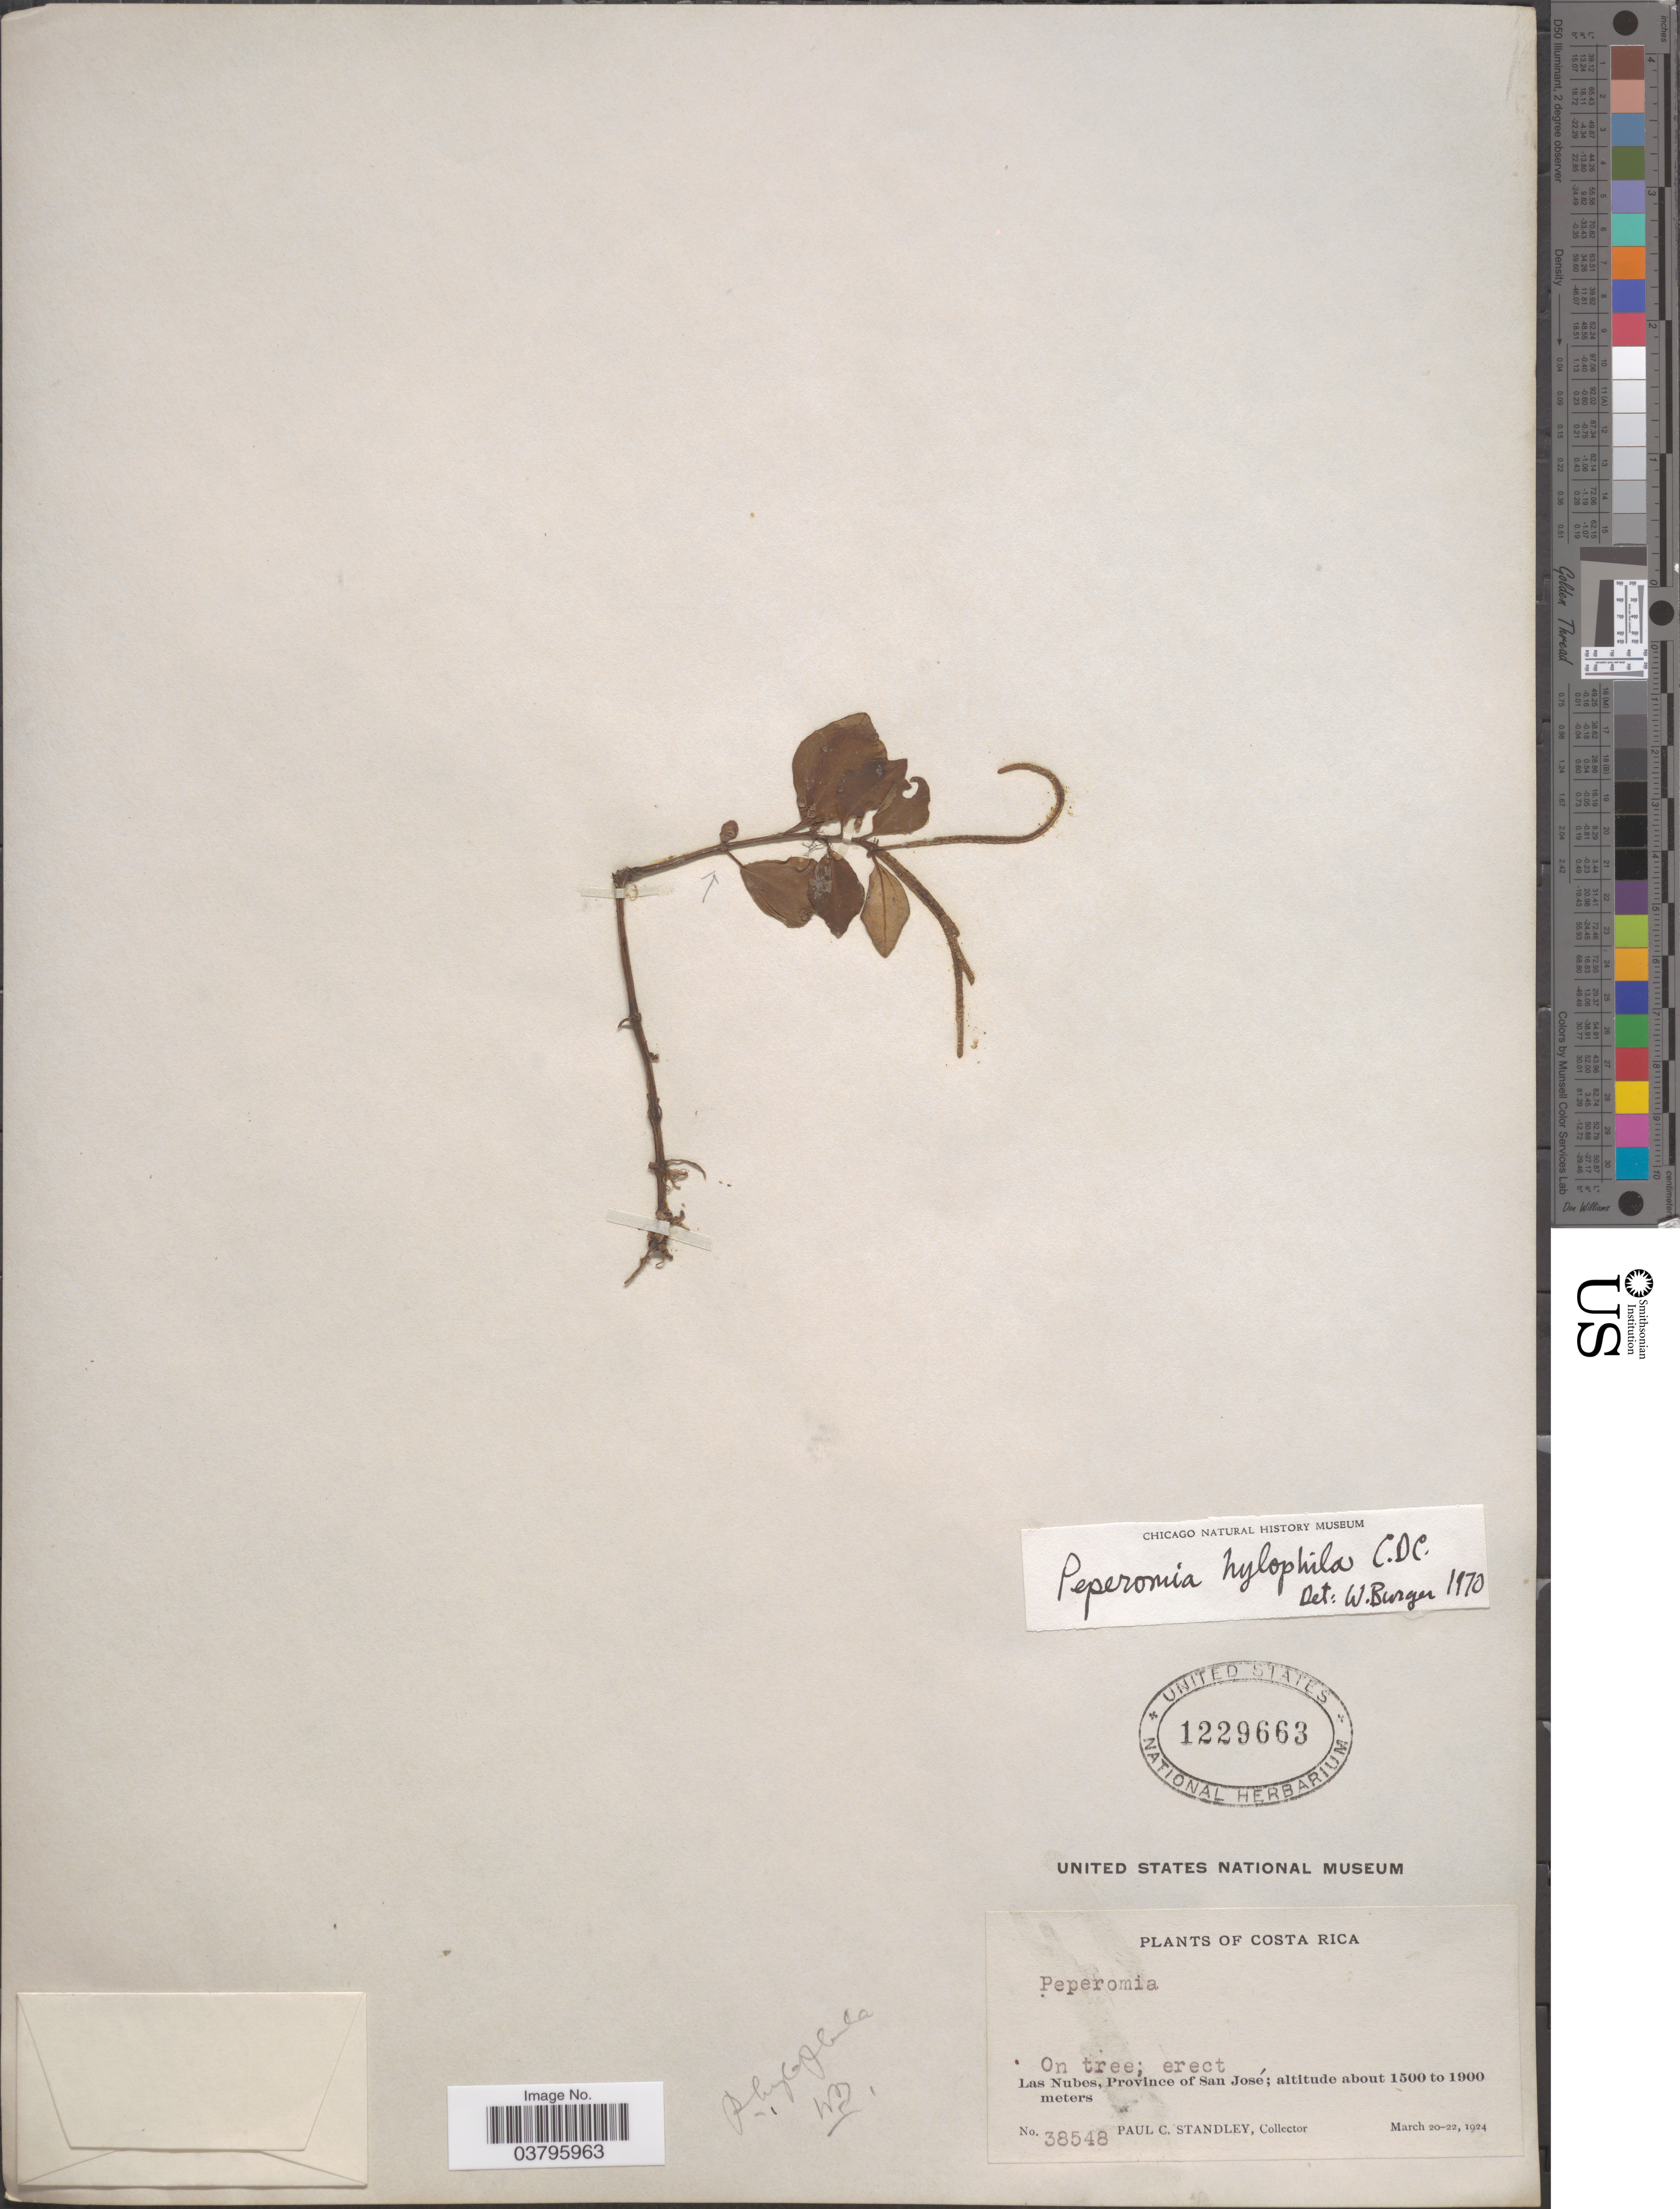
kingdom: Plantae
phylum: Tracheophyta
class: Magnoliopsida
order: Piperales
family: Piperaceae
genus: Peperomia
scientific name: Peperomia hylophila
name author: C. DC. in Pittier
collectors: P. C. Standley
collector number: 38548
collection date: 1924-03-20/1924-03-22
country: Costa Rica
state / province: San José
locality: Las Nubes.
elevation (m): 1500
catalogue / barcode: US 1229663